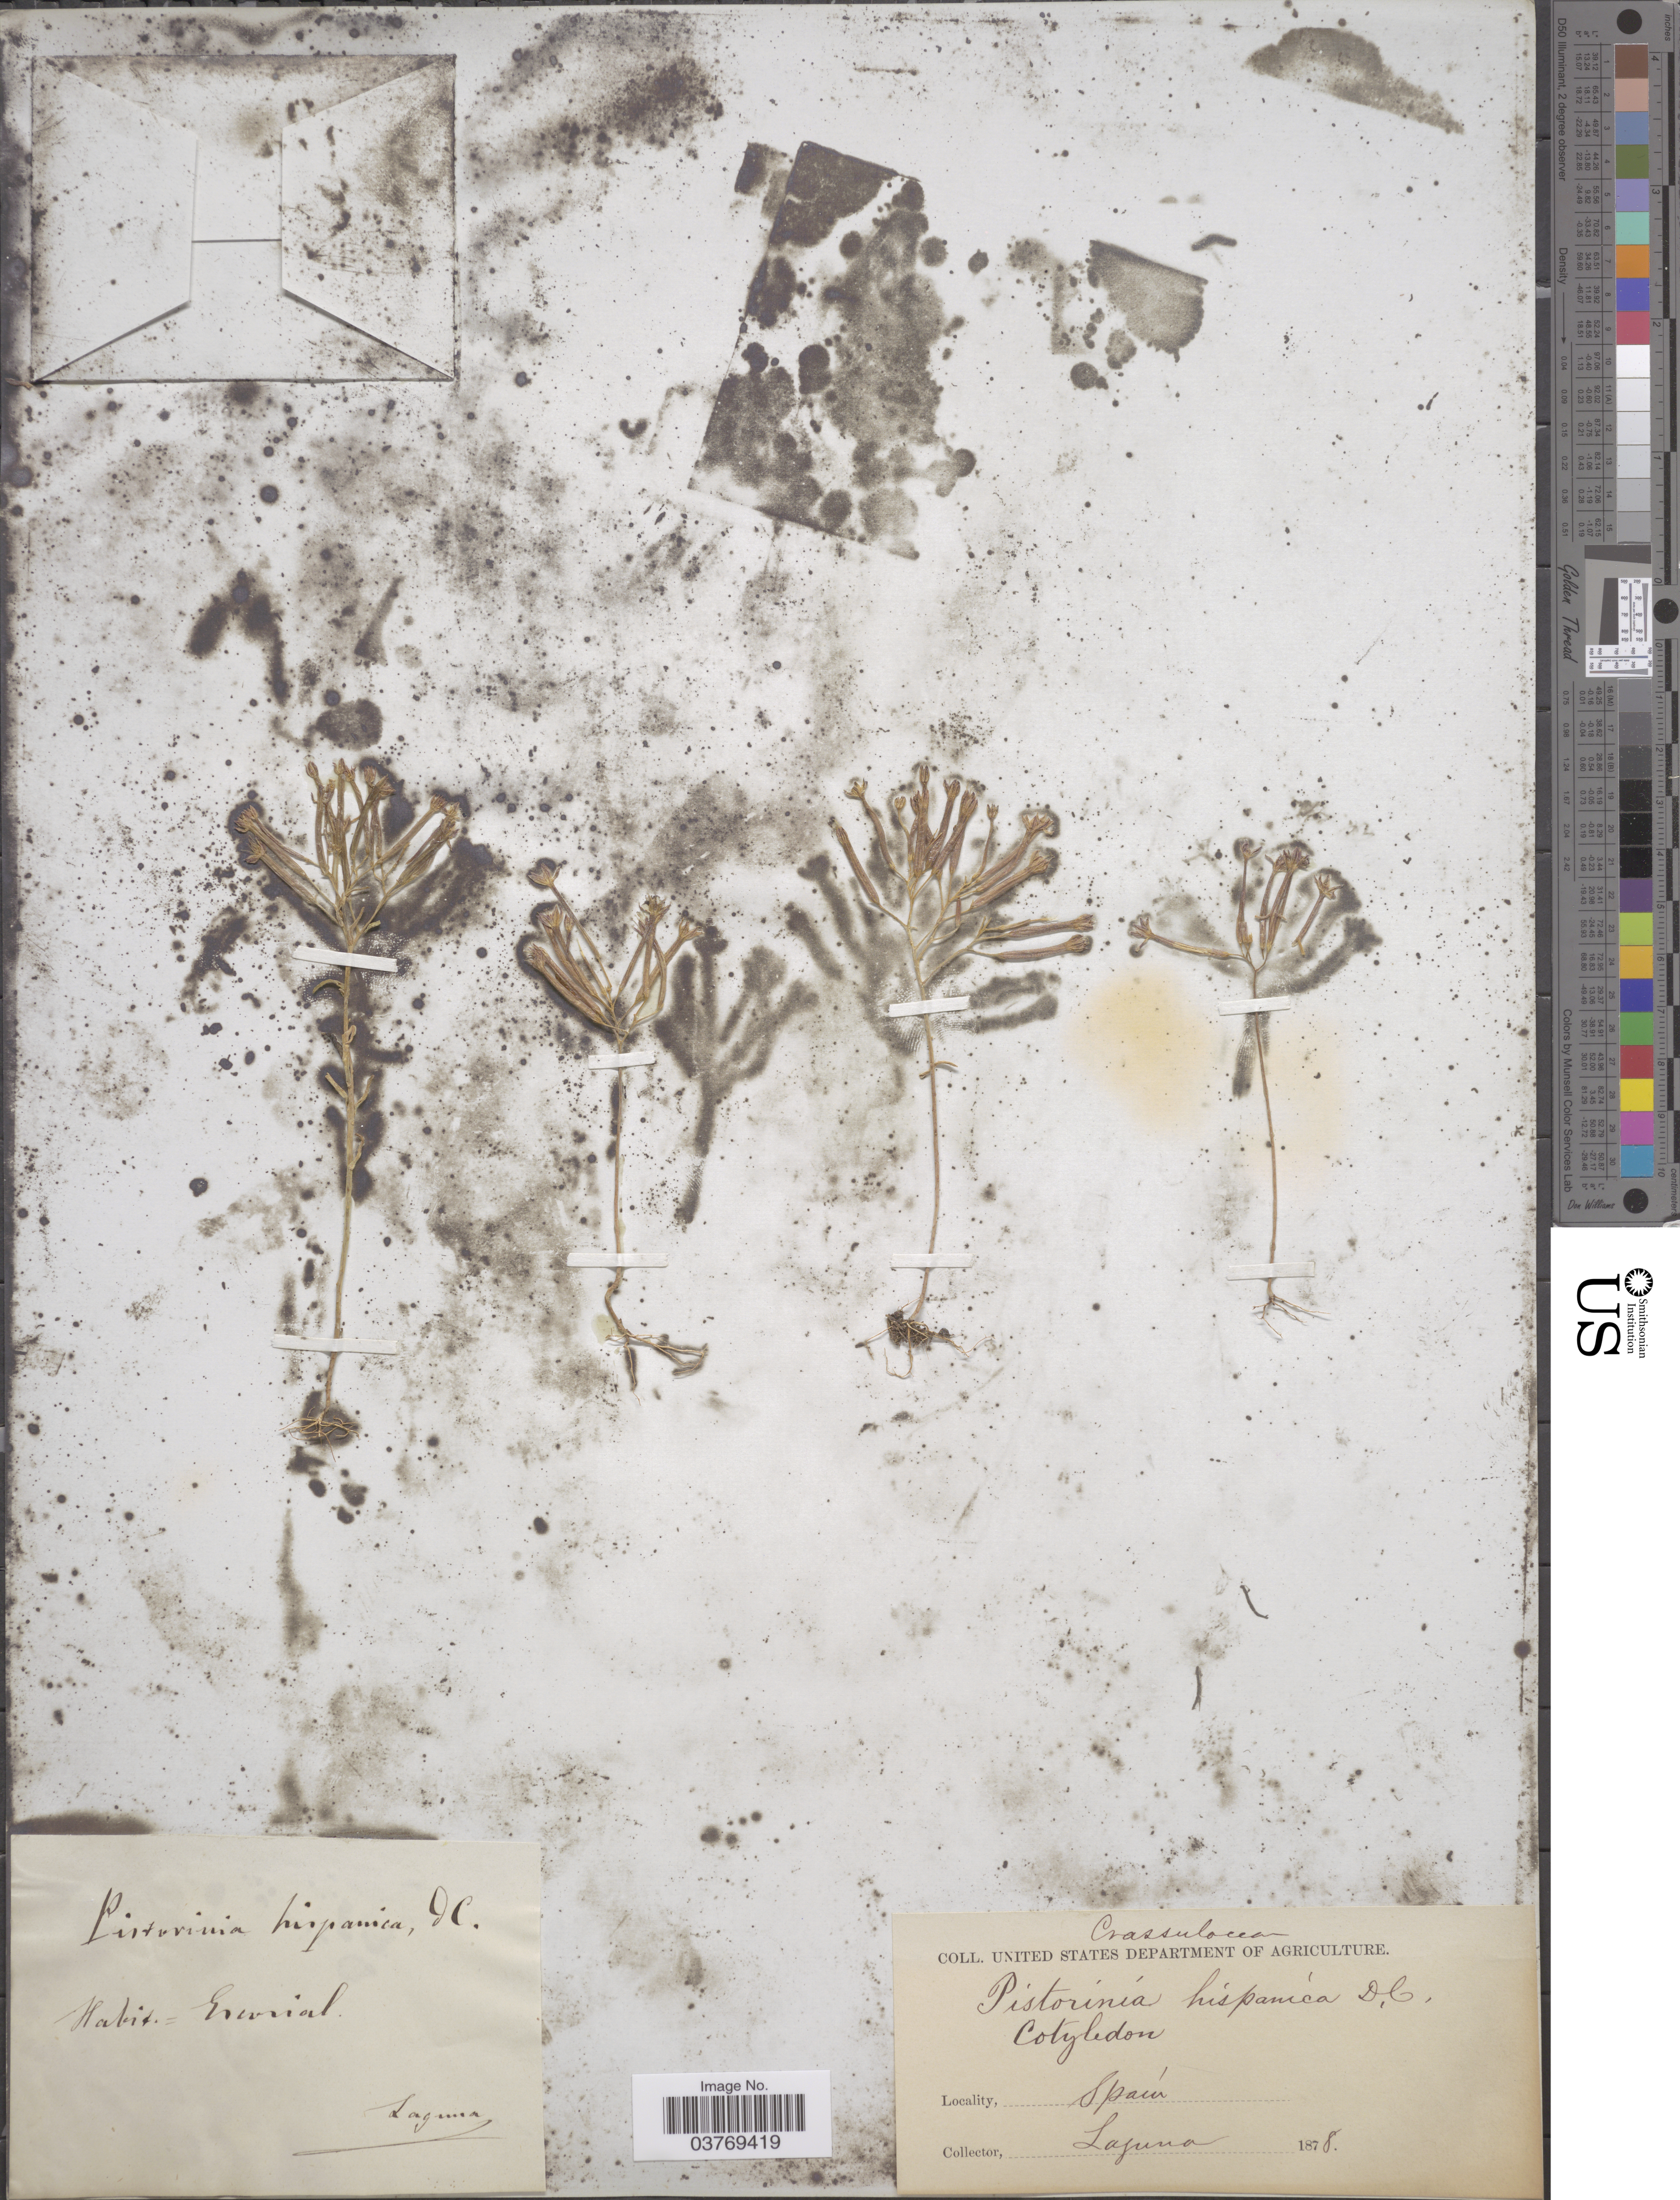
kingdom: Plantae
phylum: Tracheophyta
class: Magnoliopsida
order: Saxifragales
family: Crassulaceae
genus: Pistorinia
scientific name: Pistorinia hispanica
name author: (L.) DC.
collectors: -. Laguna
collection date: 1878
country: Spain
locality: Escorial.